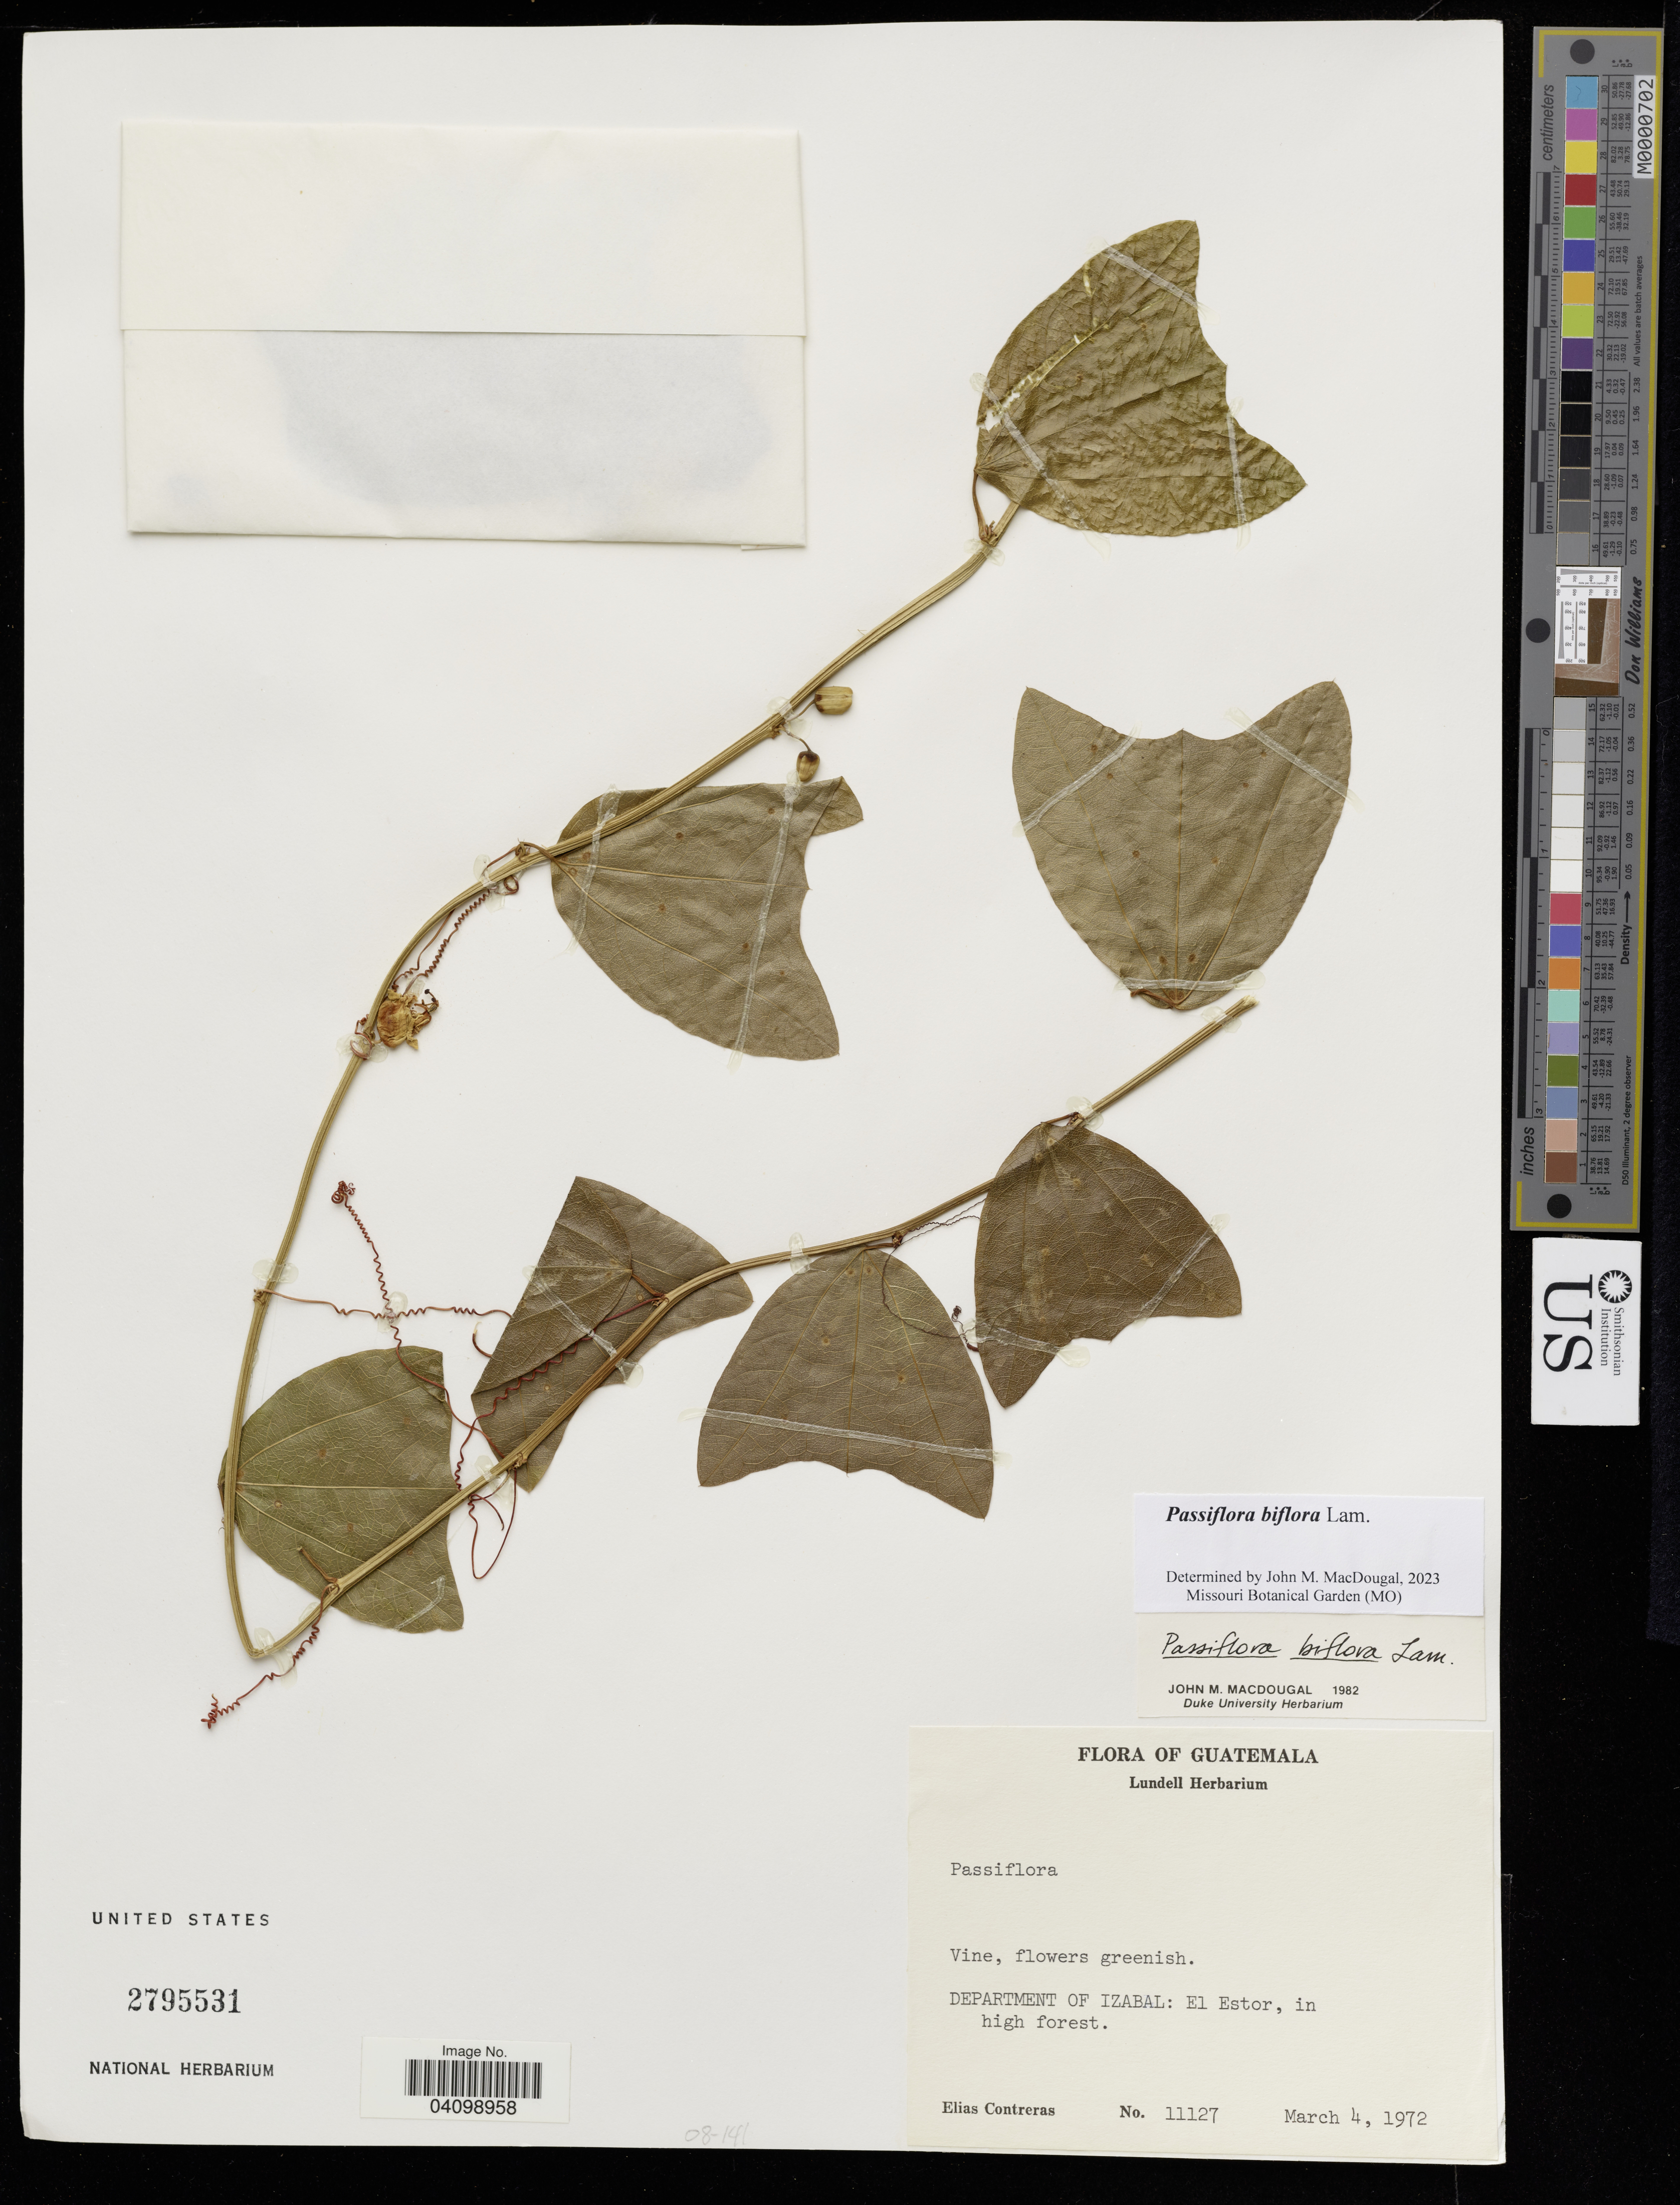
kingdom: Plantae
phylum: Tracheophyta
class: Magnoliopsida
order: Malpighiales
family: Passifloraceae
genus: Passiflora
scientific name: Passiflora biflora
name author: Lam.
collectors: E. Contreras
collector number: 11127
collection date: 1972-03-04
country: Guatemala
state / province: Izabal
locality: El Estor.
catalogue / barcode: US 2795531